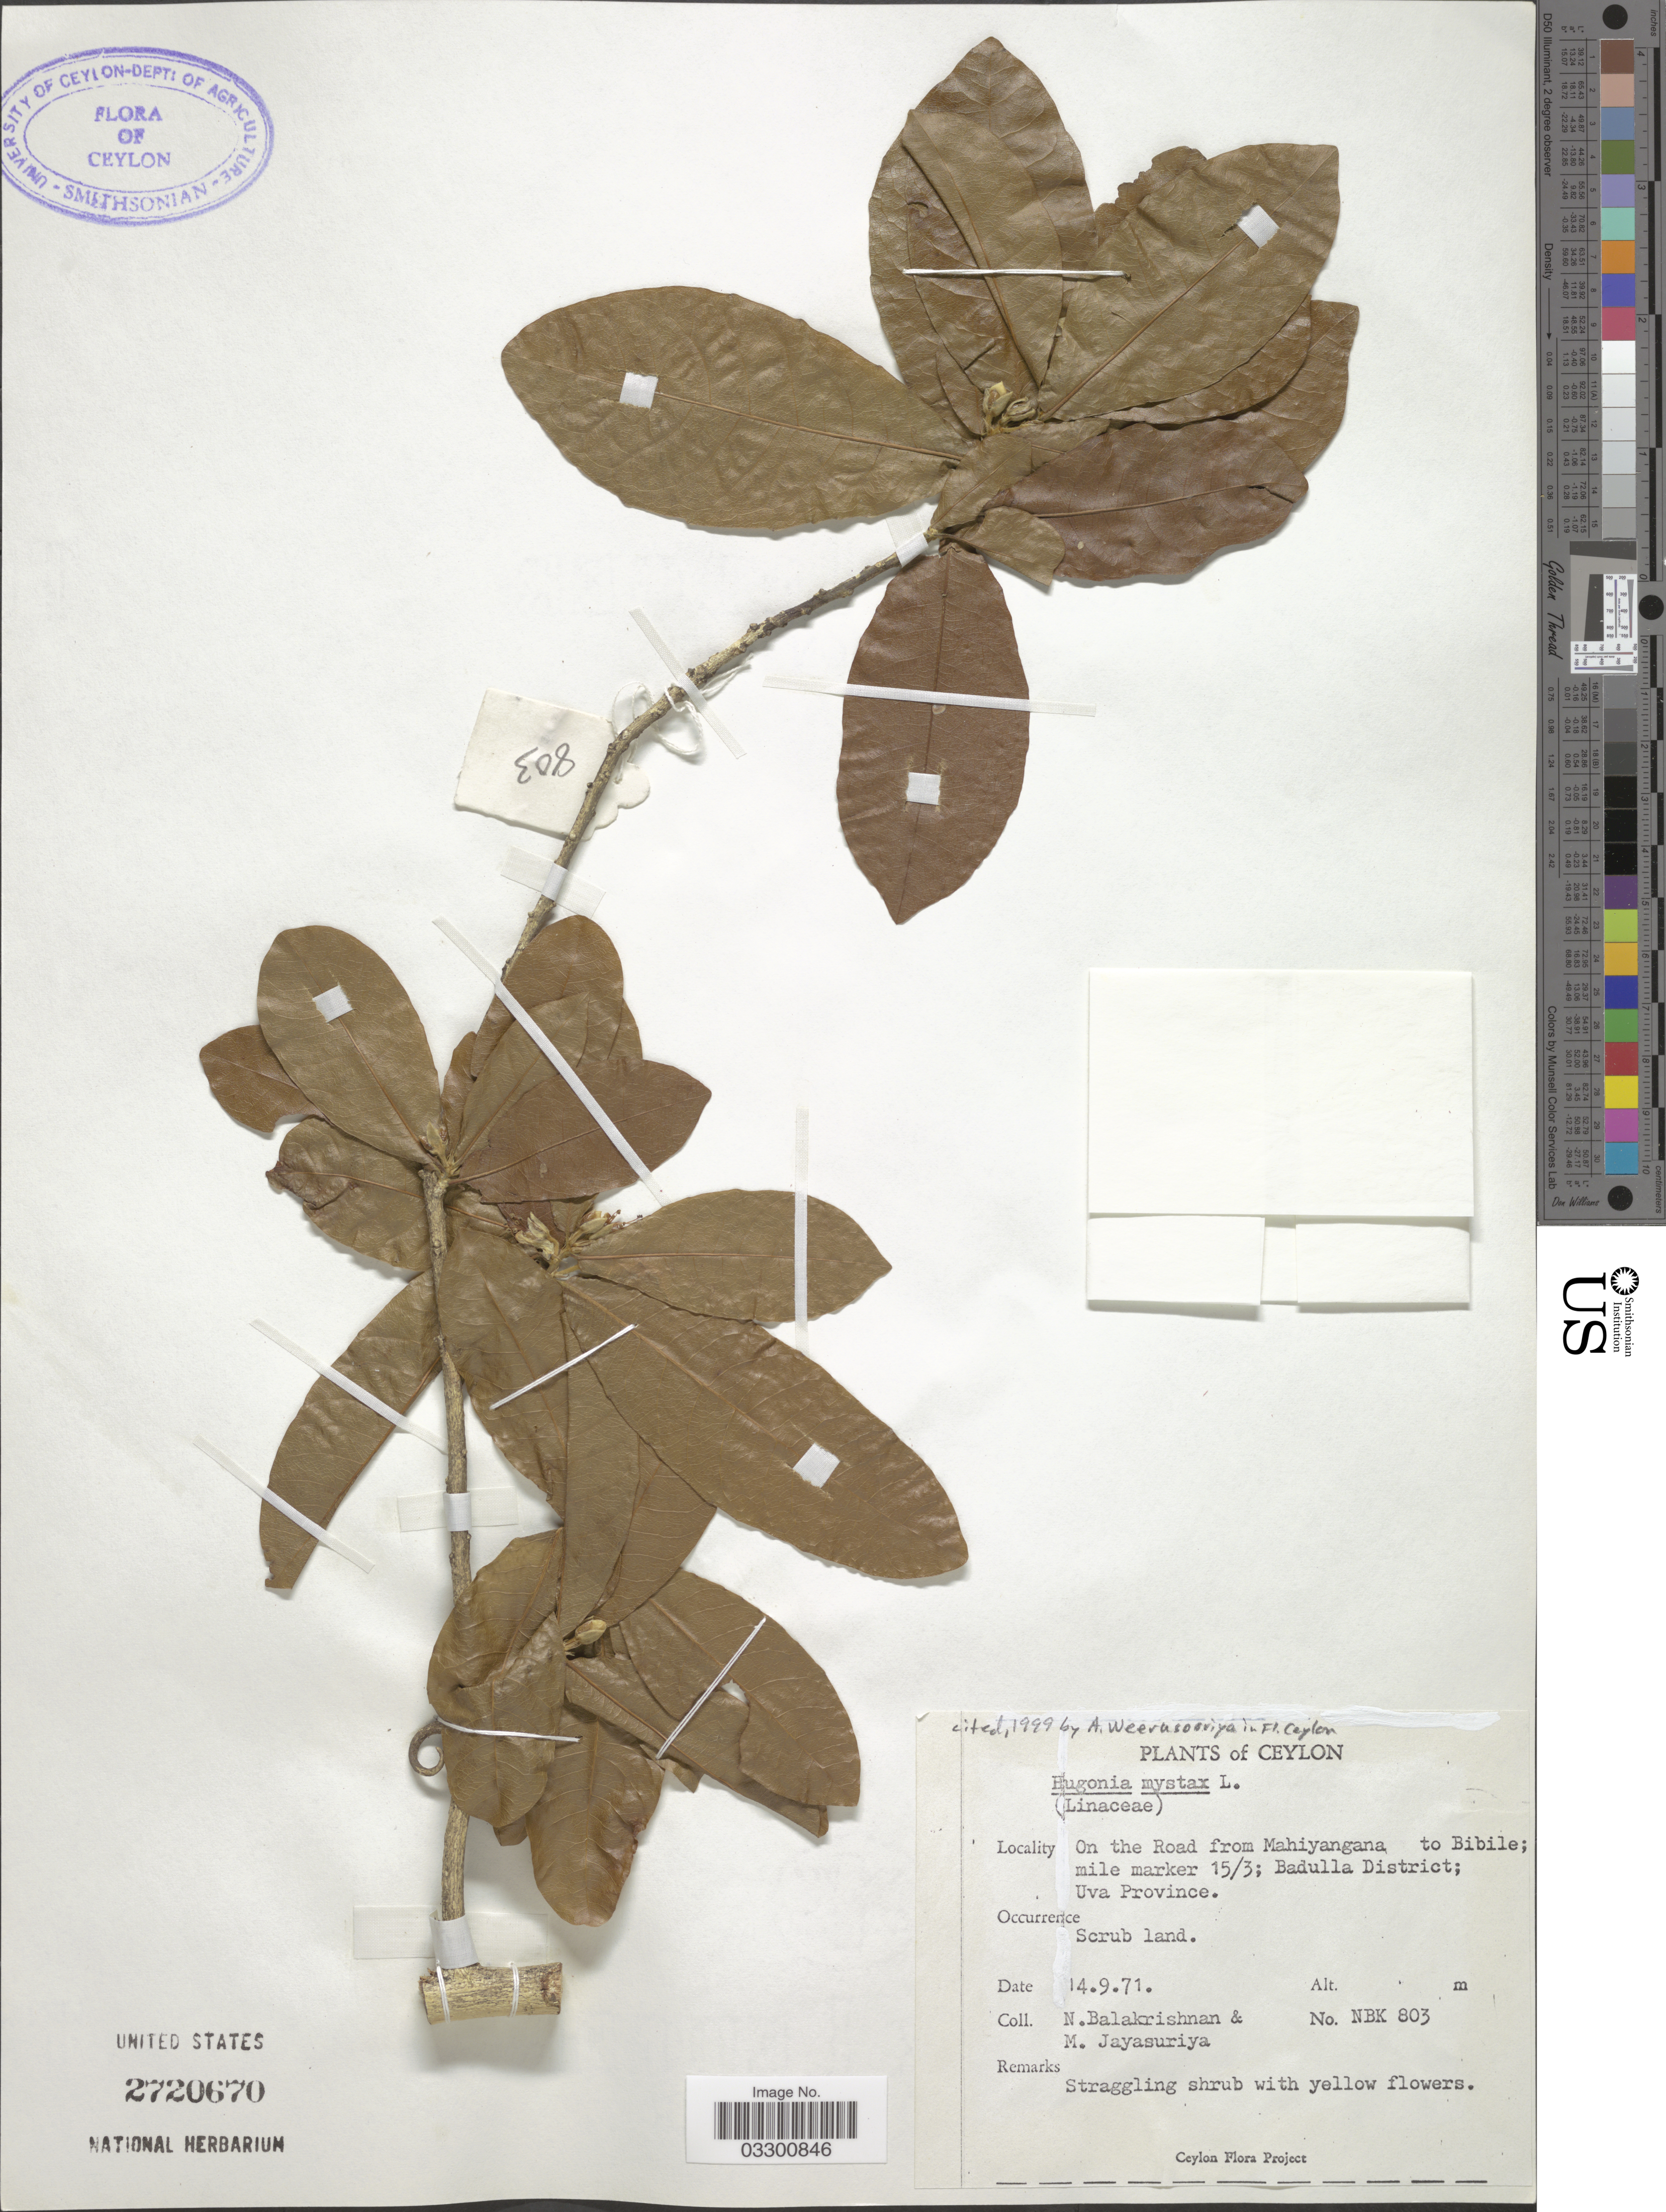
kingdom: Plantae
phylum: Tracheophyta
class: Magnoliopsida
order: Malpighiales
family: Linaceae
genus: Hugonia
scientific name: Hugonia mystax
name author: L.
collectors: N. Balakrishnan & M. Jayasuriya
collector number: NBK803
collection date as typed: Transcribed d/m/y: 14/9/71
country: Sri Lanka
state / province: Uva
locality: Ceylon, On the Road from Mahiyangana to Bibile; mile marker 15/3; Badulla District.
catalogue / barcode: US 2720670